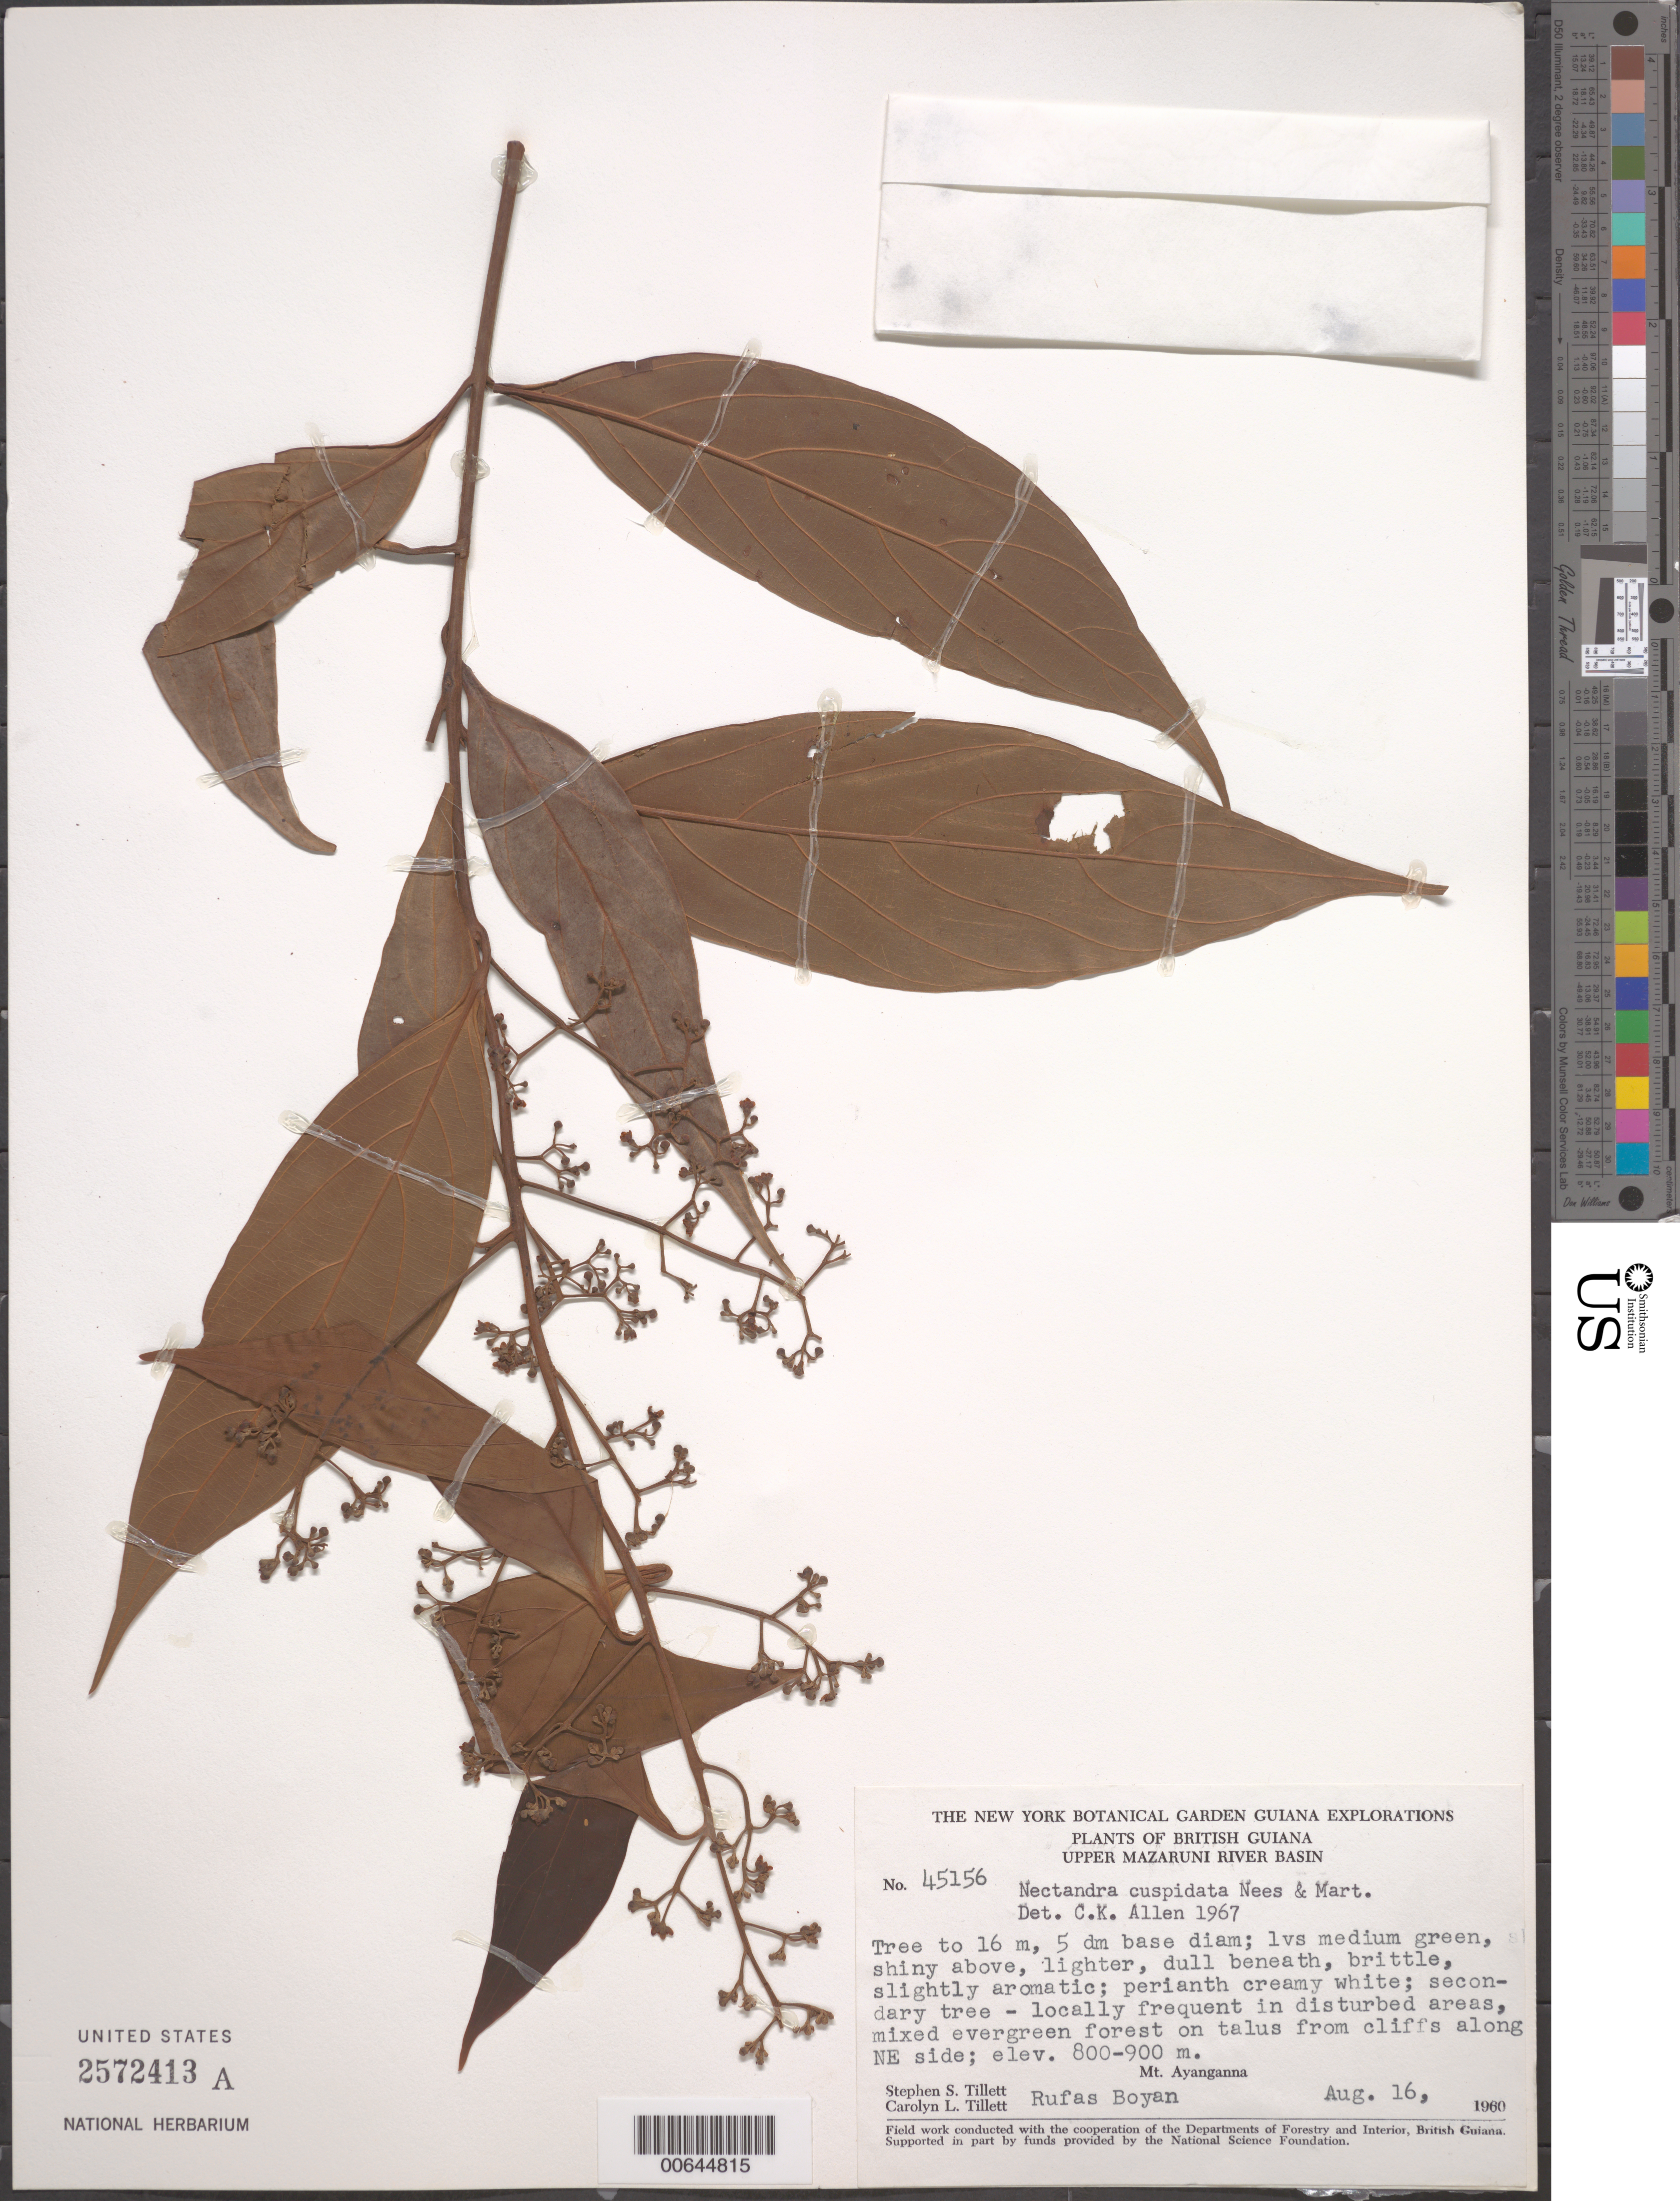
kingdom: Plantae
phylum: Tracheophyta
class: Magnoliopsida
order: Laurales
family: Lauraceae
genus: Nectandra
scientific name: Nectandra cuspidata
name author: Nees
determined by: Allen, C. K.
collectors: S. S. Tillett, C. L. Tillett & R. Boyan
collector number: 45156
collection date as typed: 16-Aug-60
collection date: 1960-08-16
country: Guyana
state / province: Cuyuni-Mazaruni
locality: Mt. Ayanganna, NE side of, Upper Mazaruni R Basin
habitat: Secondary tree, in disturbed areas, mixed evergreen forest on talus from cliffs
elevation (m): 800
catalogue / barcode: US 2572413A